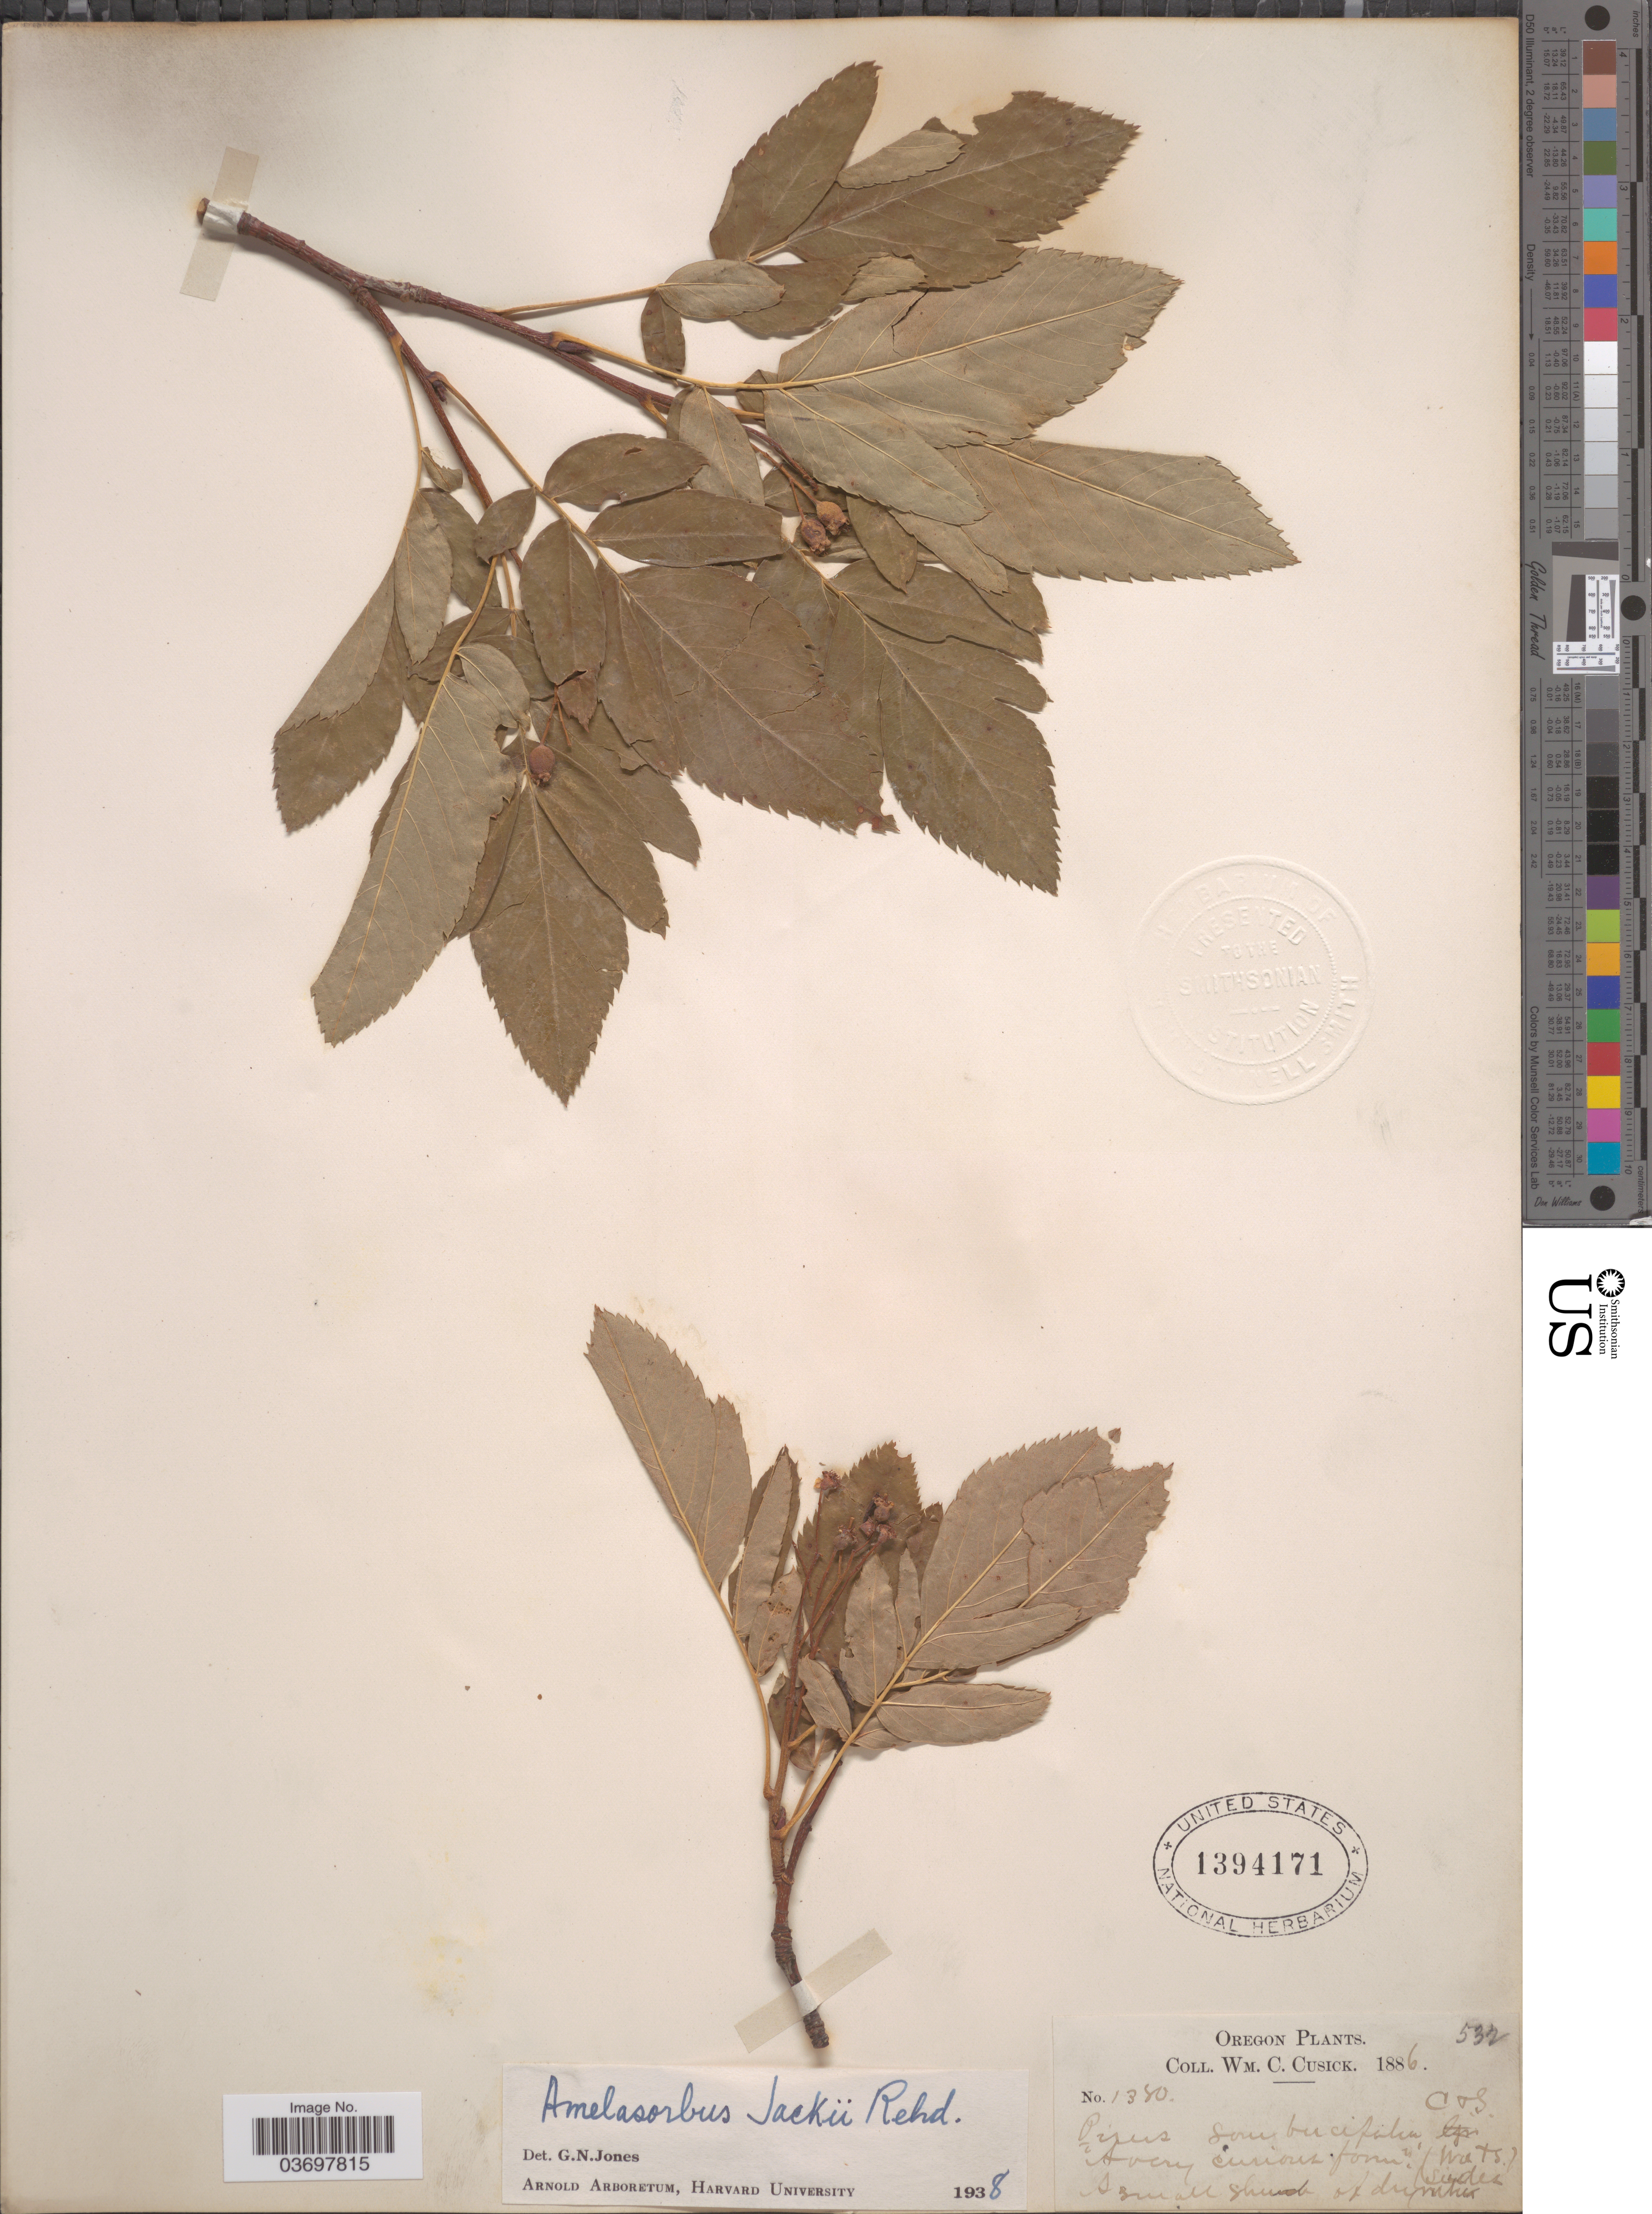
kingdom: Plantae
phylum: Tracheophyta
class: Magnoliopsida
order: Rosales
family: Rosaceae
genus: Amelasorbus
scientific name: x Amelasorbus jackii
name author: Rehder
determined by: Jones, G. N.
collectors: W. C. Cusick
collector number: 1380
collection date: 1886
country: United States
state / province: Oregon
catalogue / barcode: US 1394171